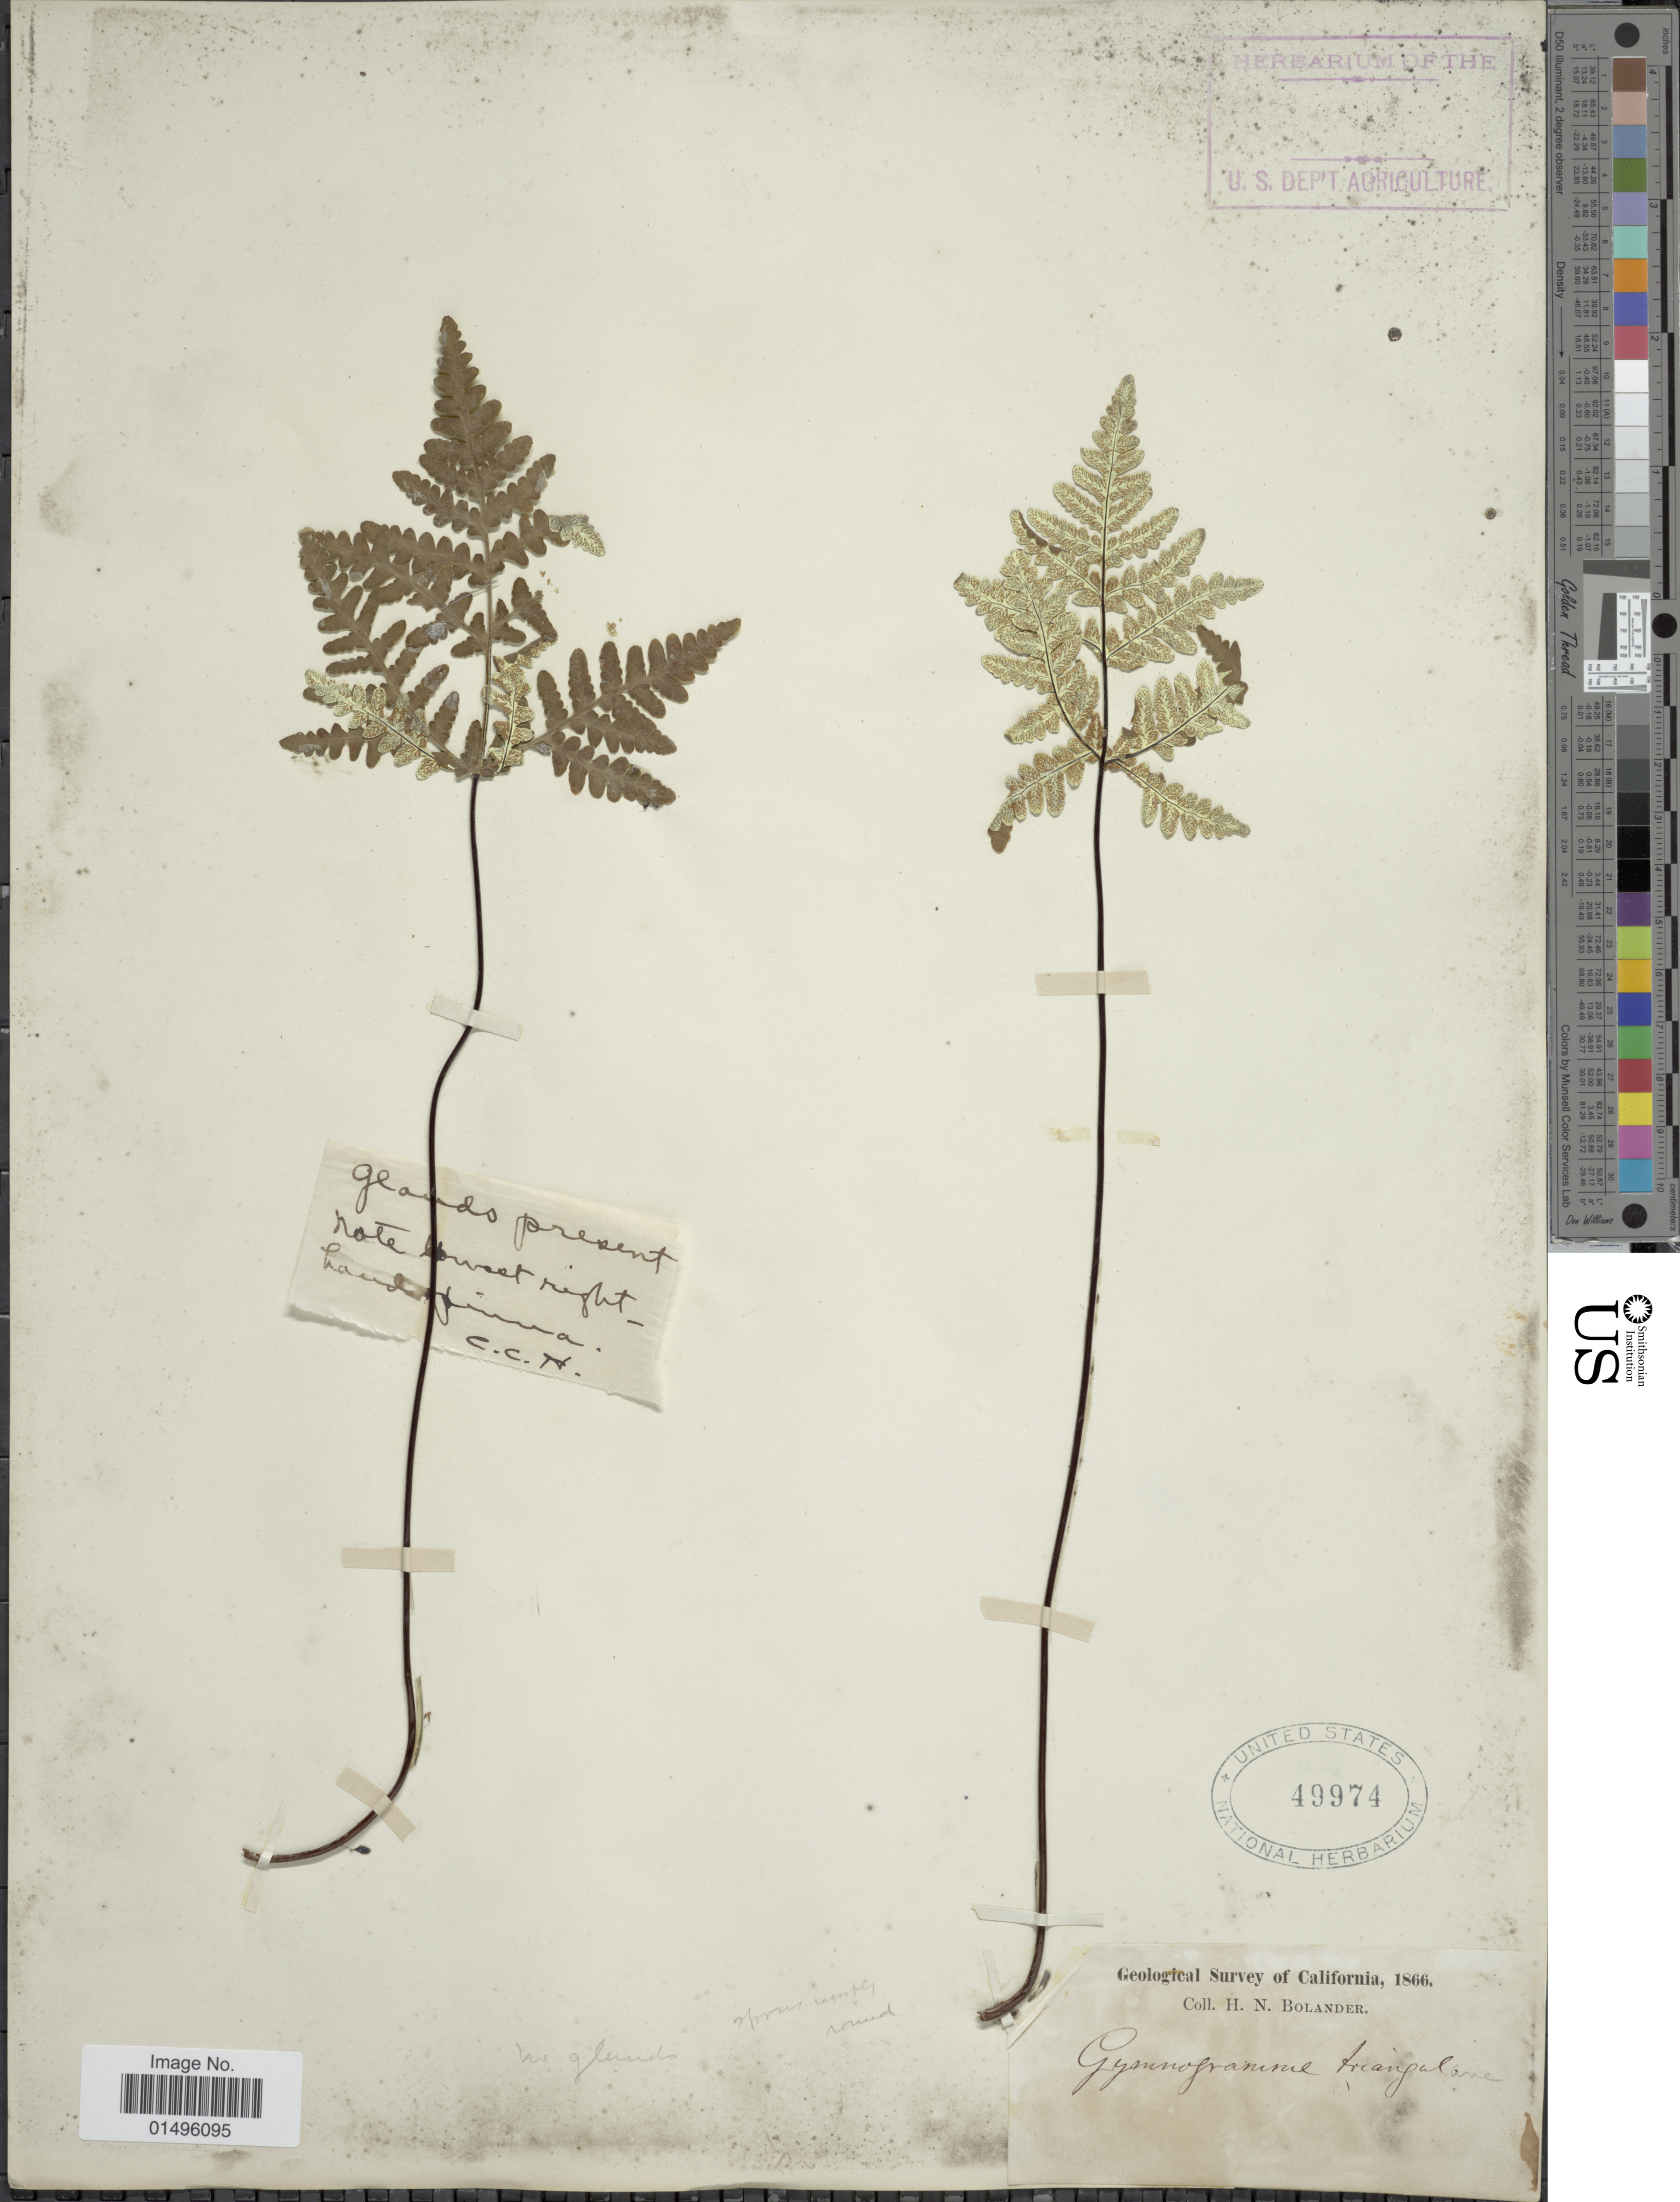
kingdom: Plantae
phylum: Tracheophyta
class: Polypodiopsida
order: Polypodiales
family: Pteridaceae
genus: Pentagramma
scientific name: Pentagramma triangularis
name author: (Kaulf.) Yatsk. et al.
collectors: H. Bolander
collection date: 1866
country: United States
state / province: California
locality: California.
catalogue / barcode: US 49974